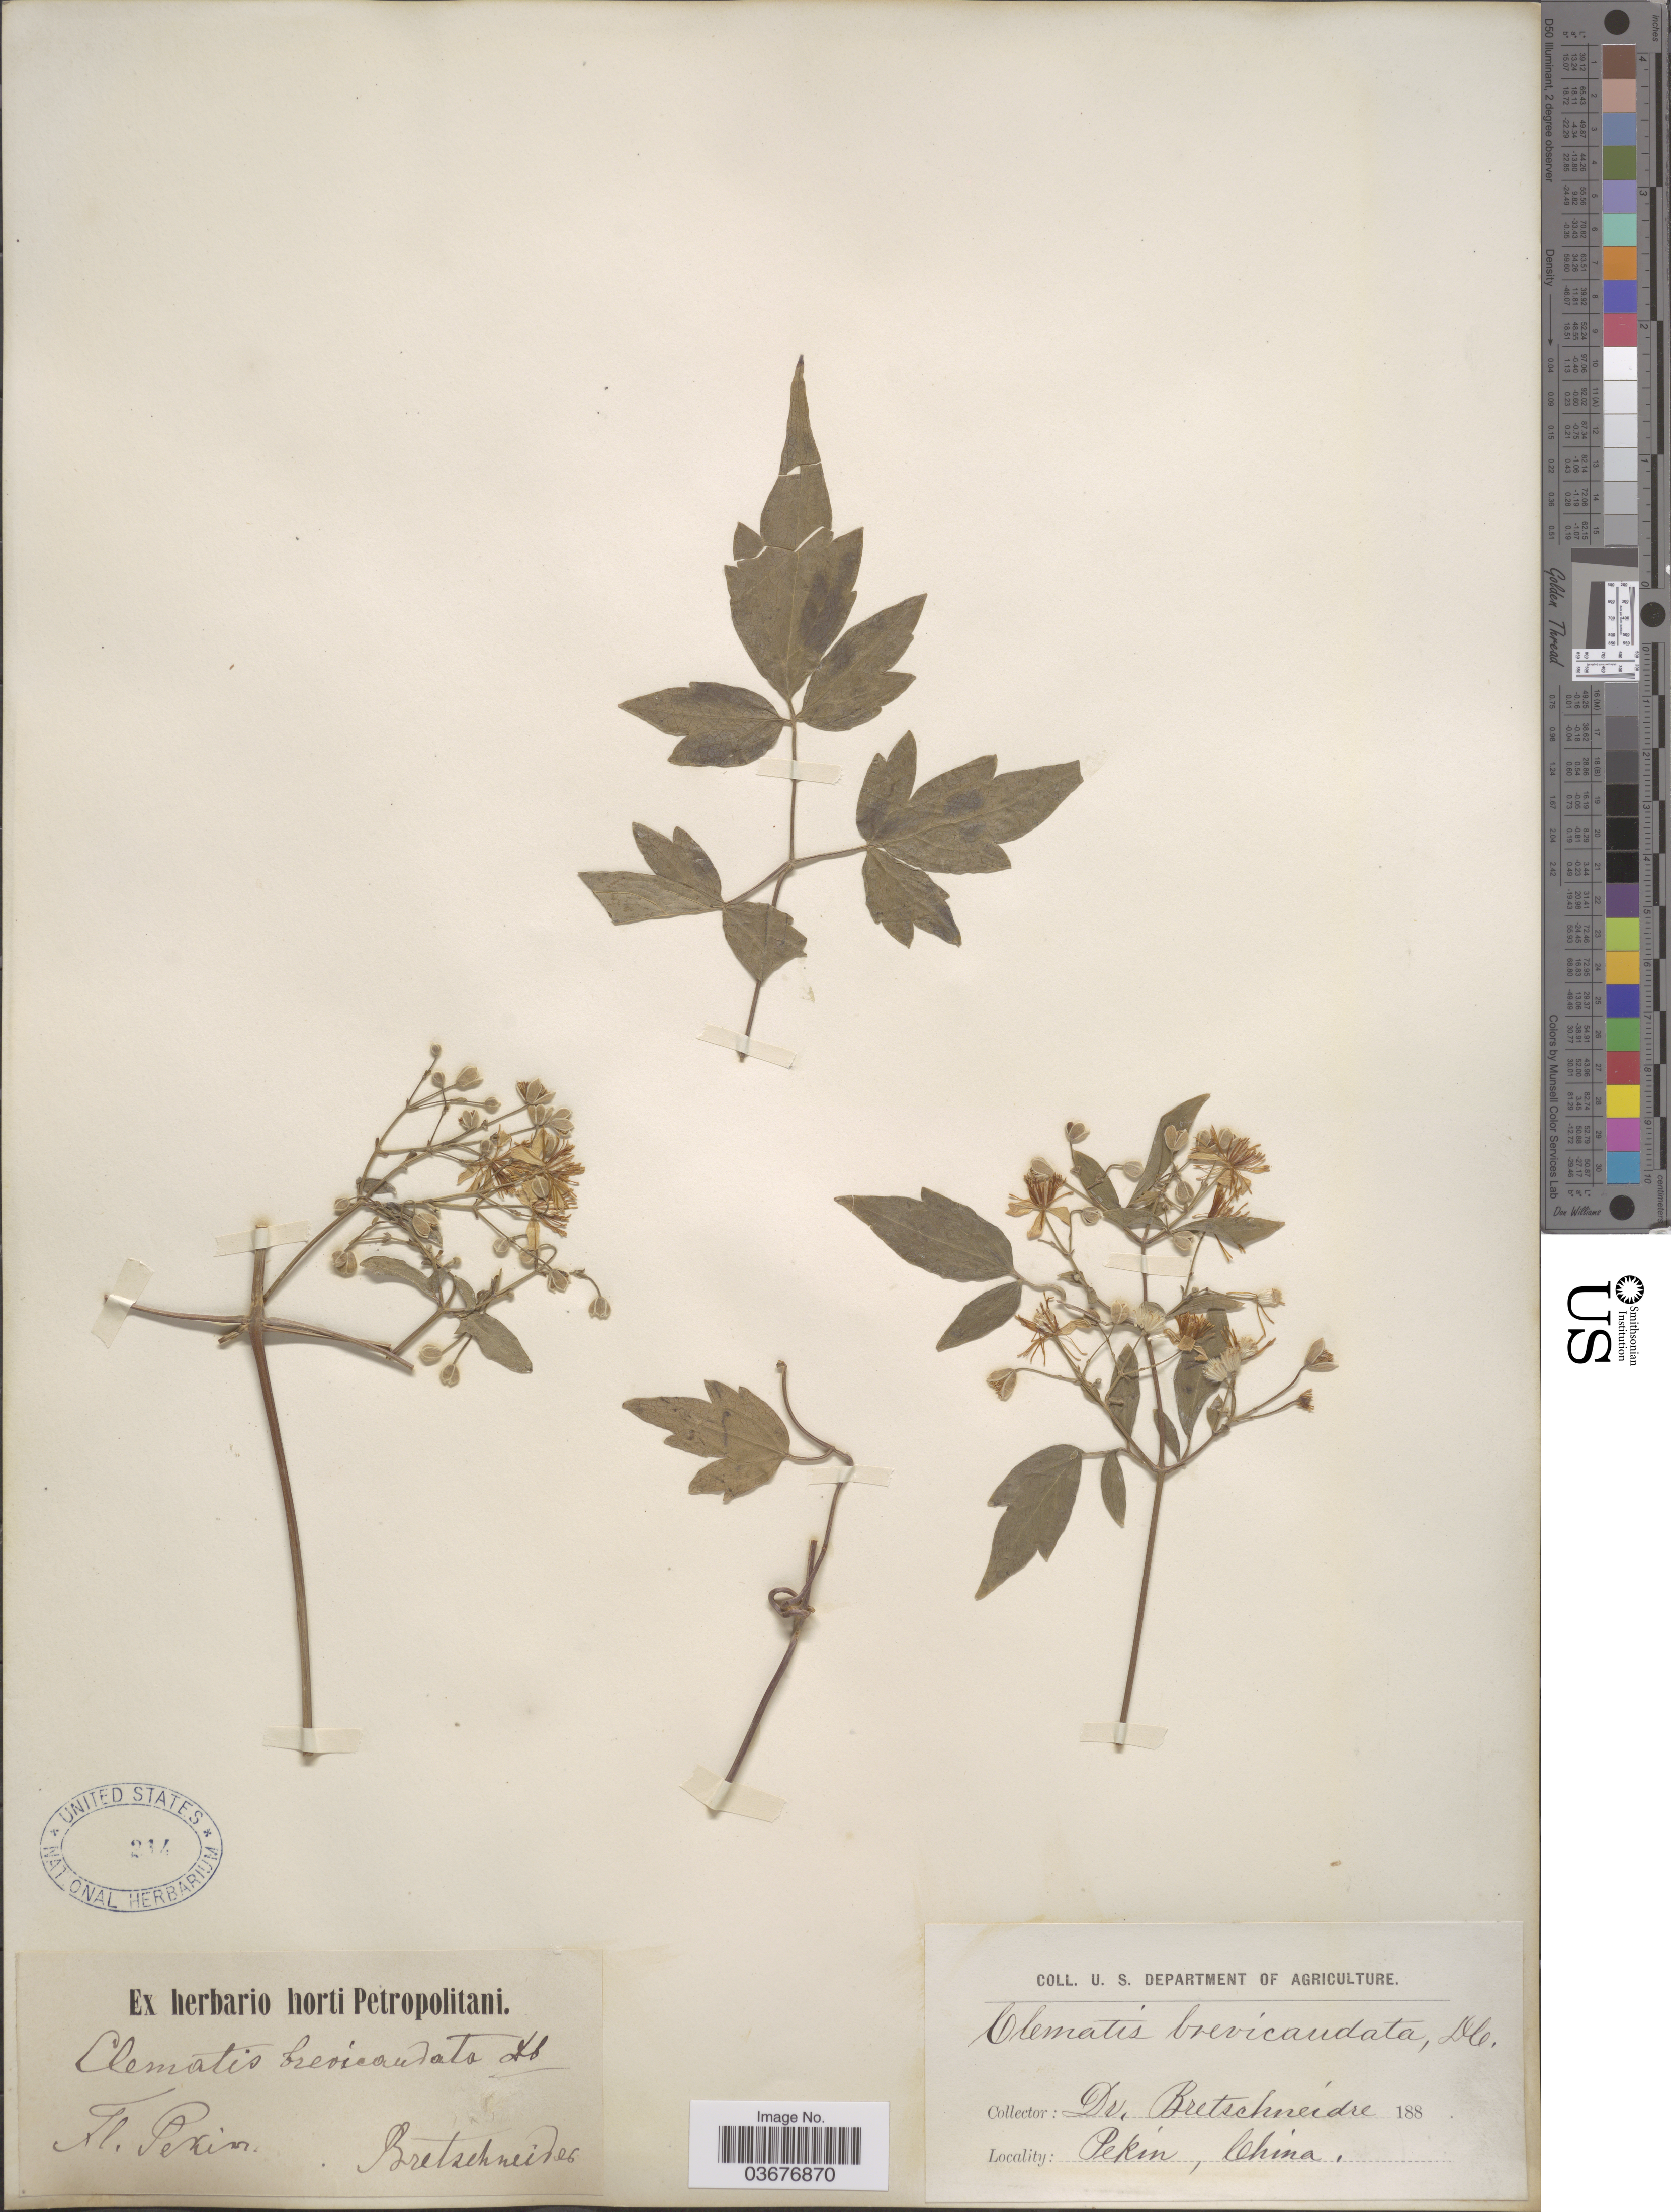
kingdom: Plantae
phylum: Tracheophyta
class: Magnoliopsida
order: Ranunculales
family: Ranunculaceae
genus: Clematis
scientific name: Clematis brevicaudata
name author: DC.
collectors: Bretschneidre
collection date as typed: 188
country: China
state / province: Beijing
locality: Pekin.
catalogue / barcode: US 214